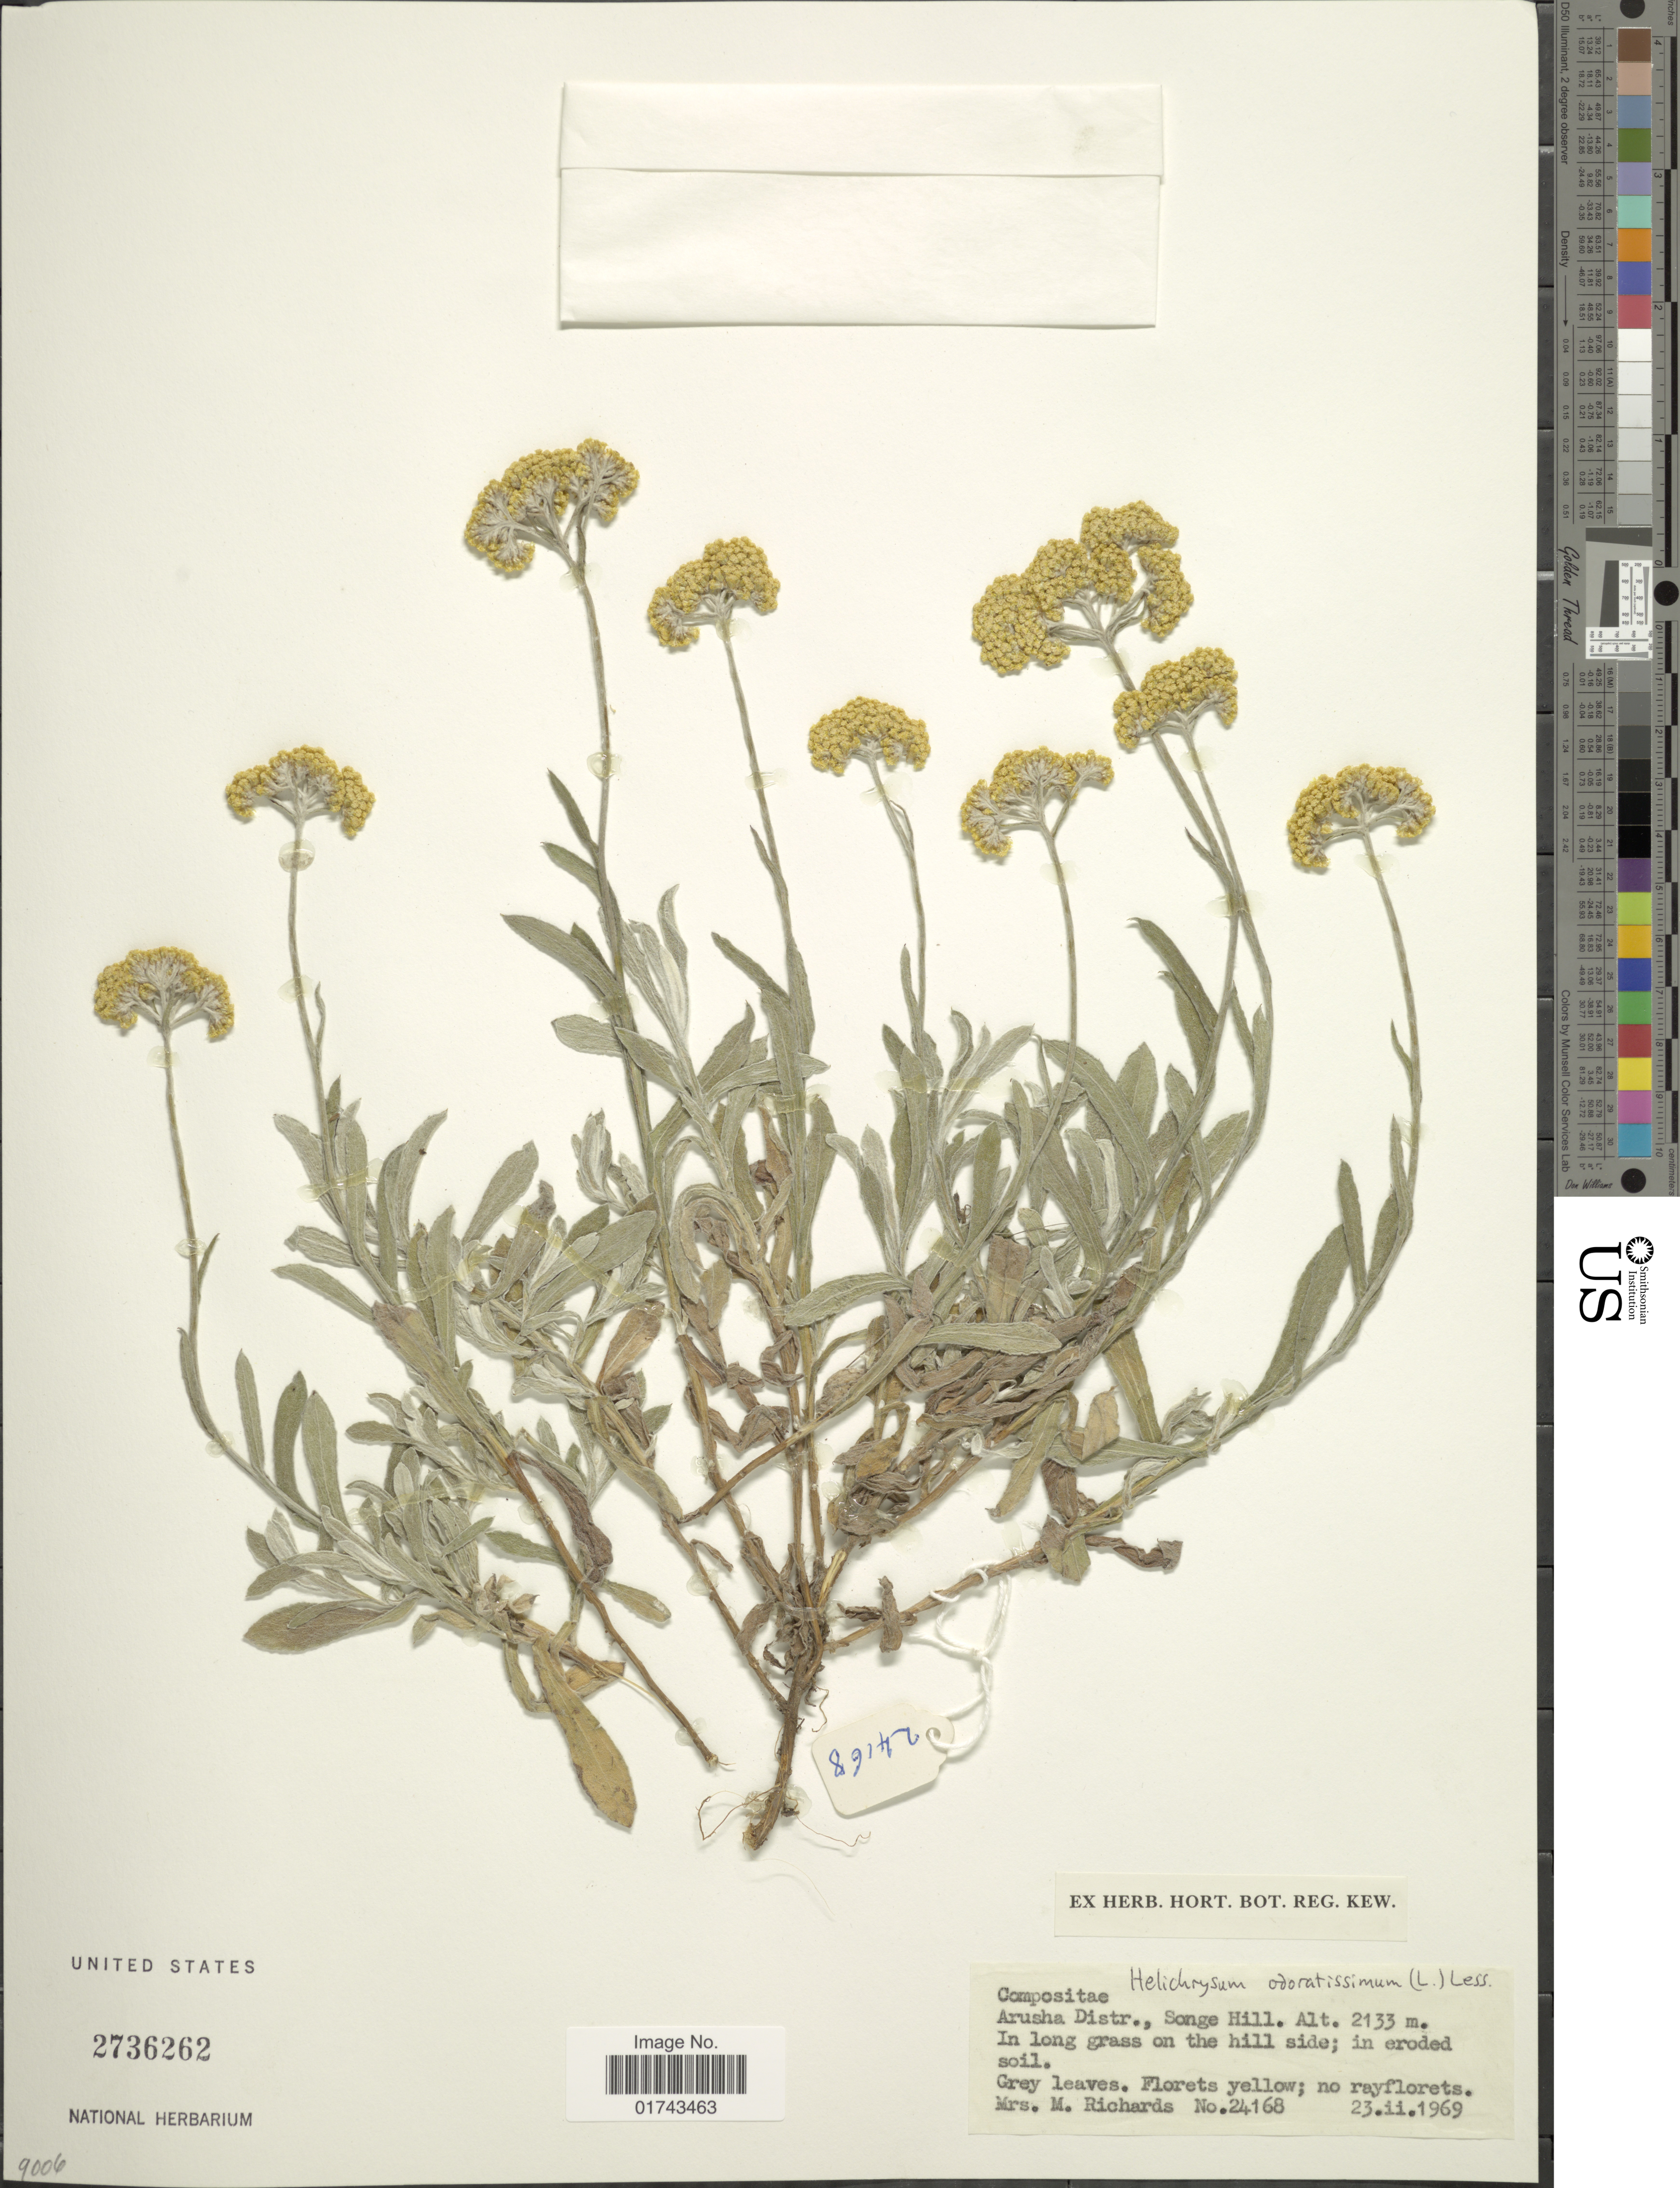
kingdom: Plantae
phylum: Tracheophyta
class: Magnoliopsida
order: Asterales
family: Asteraceae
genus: Helichrysum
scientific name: Helichrysum odoratissimum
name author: (L.) Sweet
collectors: M. Richards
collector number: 24168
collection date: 1969-02-23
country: Tanzania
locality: Arusha Distr., Songe Hill, Inmlong grass on the hill side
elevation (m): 2133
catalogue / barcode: US 2736262